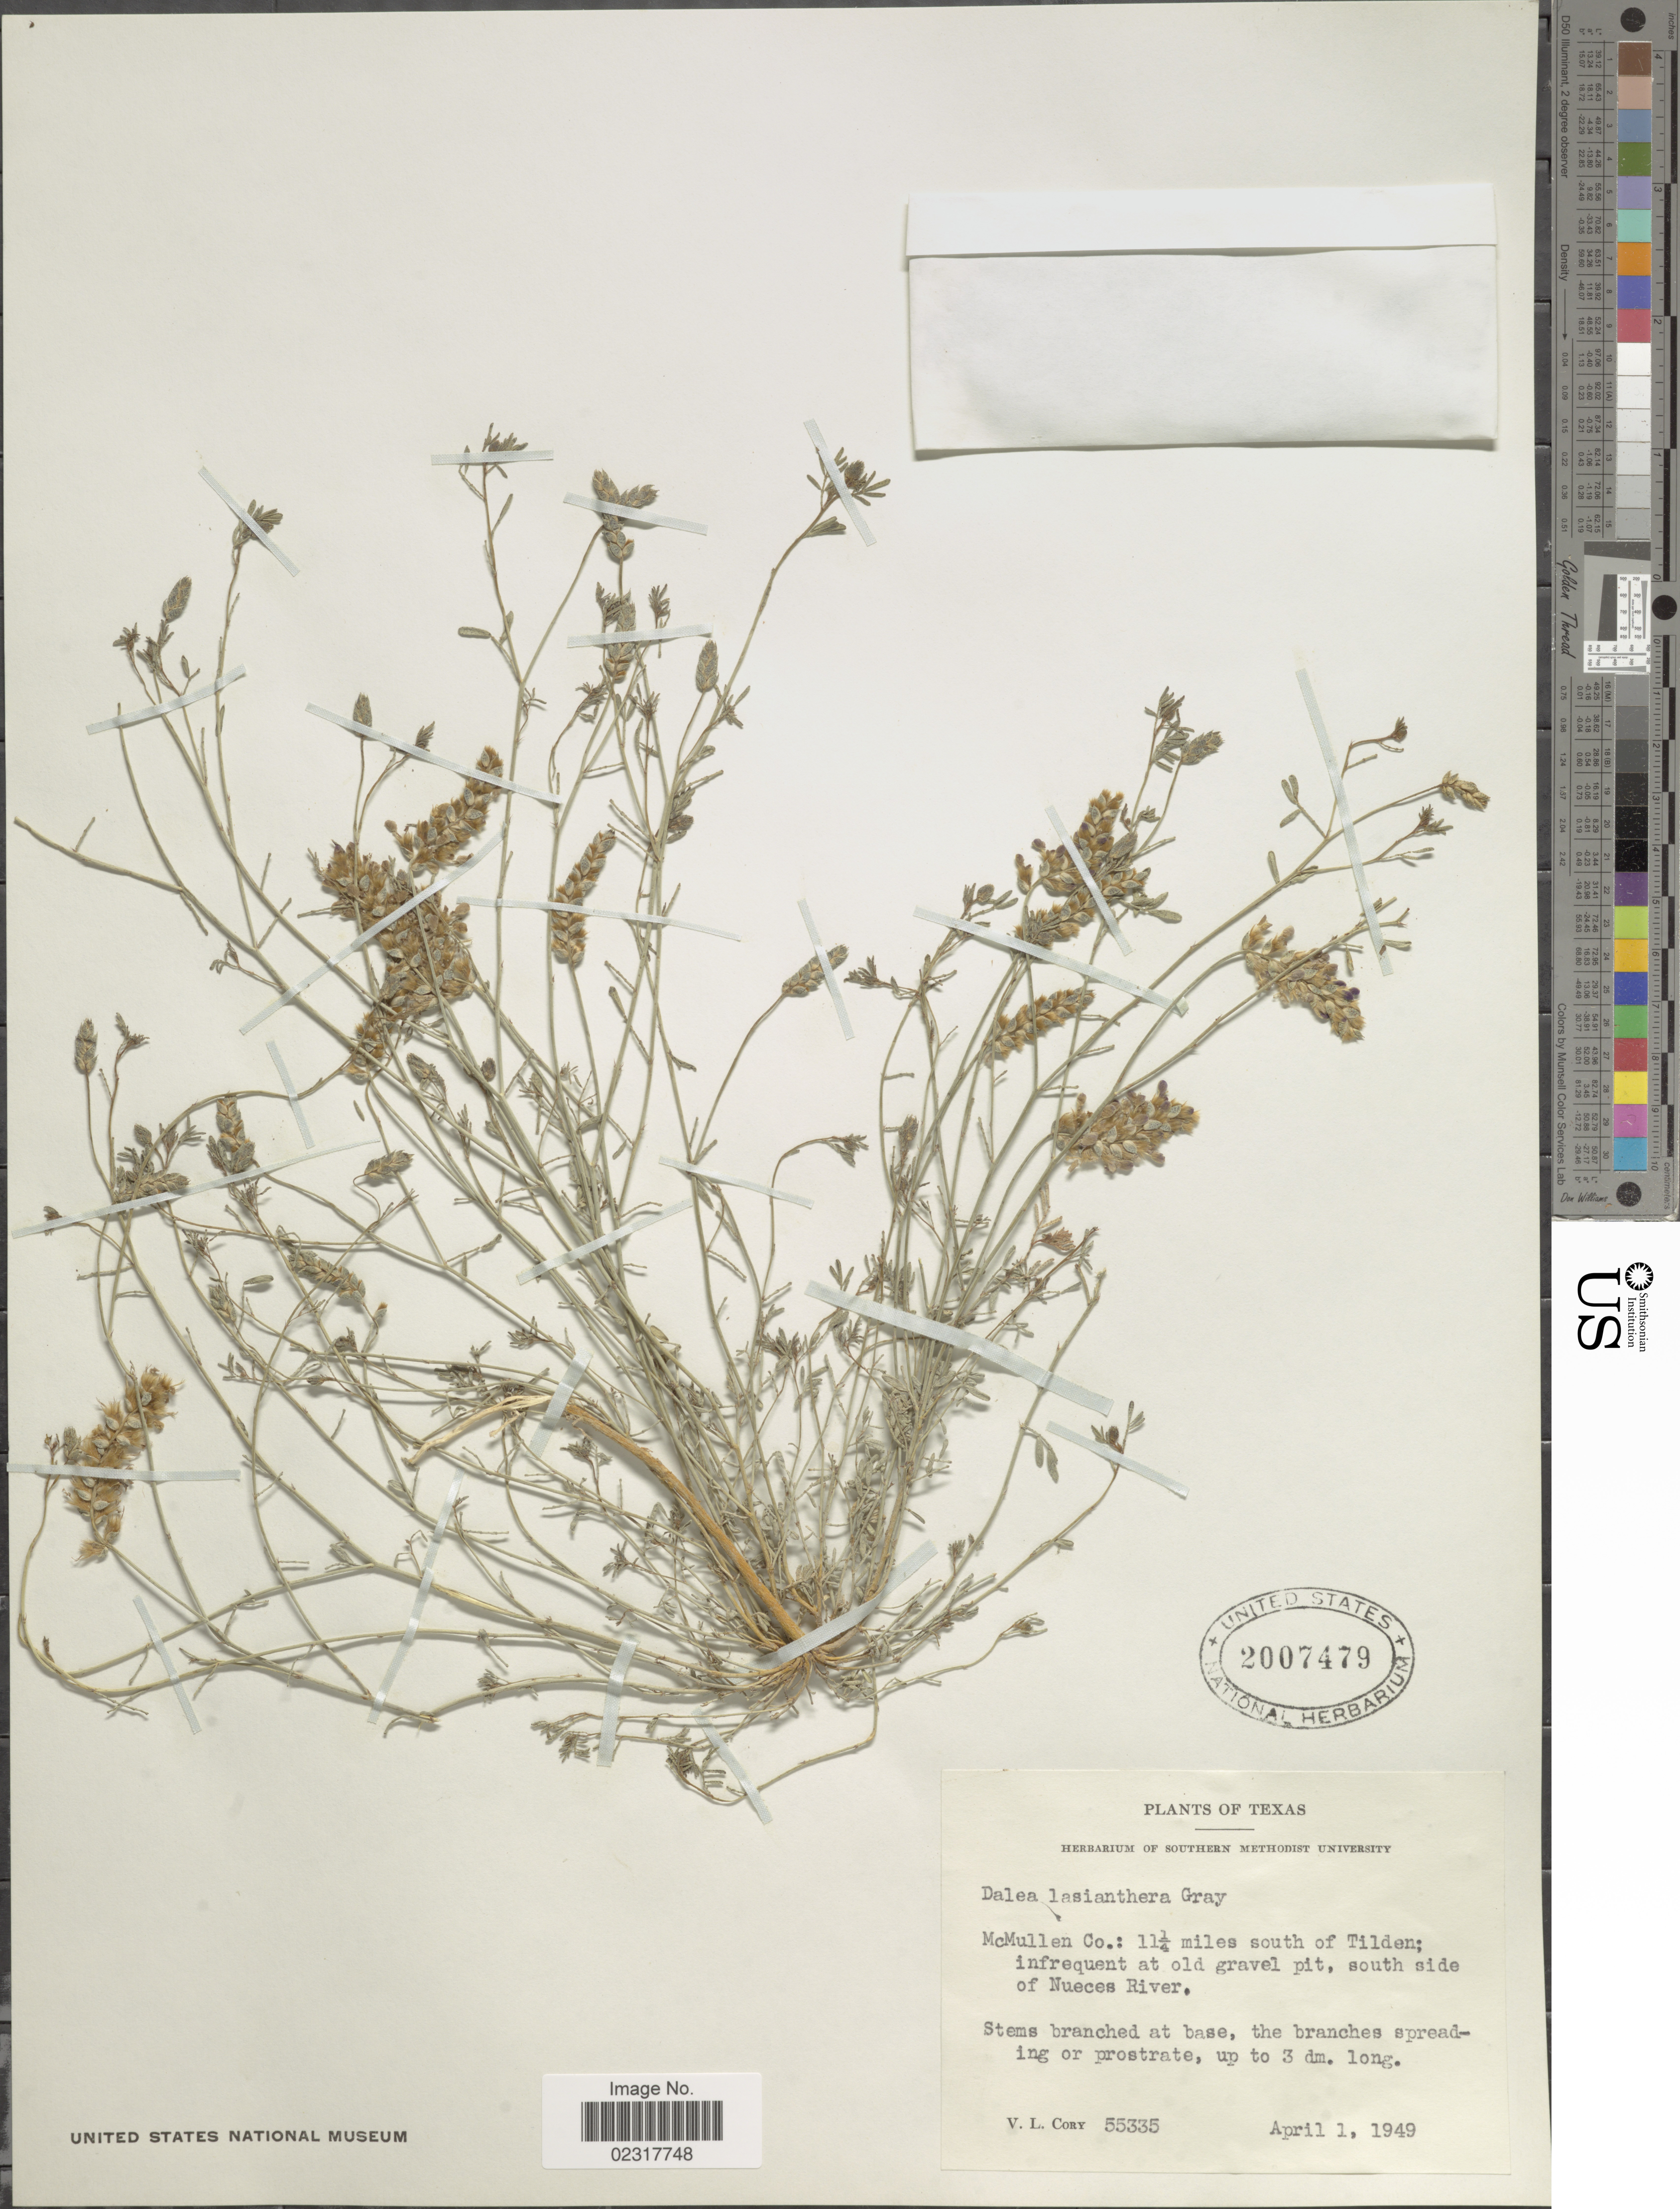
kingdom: Plantae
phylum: Tracheophyta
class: Magnoliopsida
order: Fabales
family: Fabaceae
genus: Dalea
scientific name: Dalea lasiathera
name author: A. Gray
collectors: V. Cory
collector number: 55335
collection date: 1949-04-01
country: United States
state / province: Texas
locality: McMullen Co., 11 1/4 miles south of Tilden, south side of Nueces River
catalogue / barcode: US 2007479